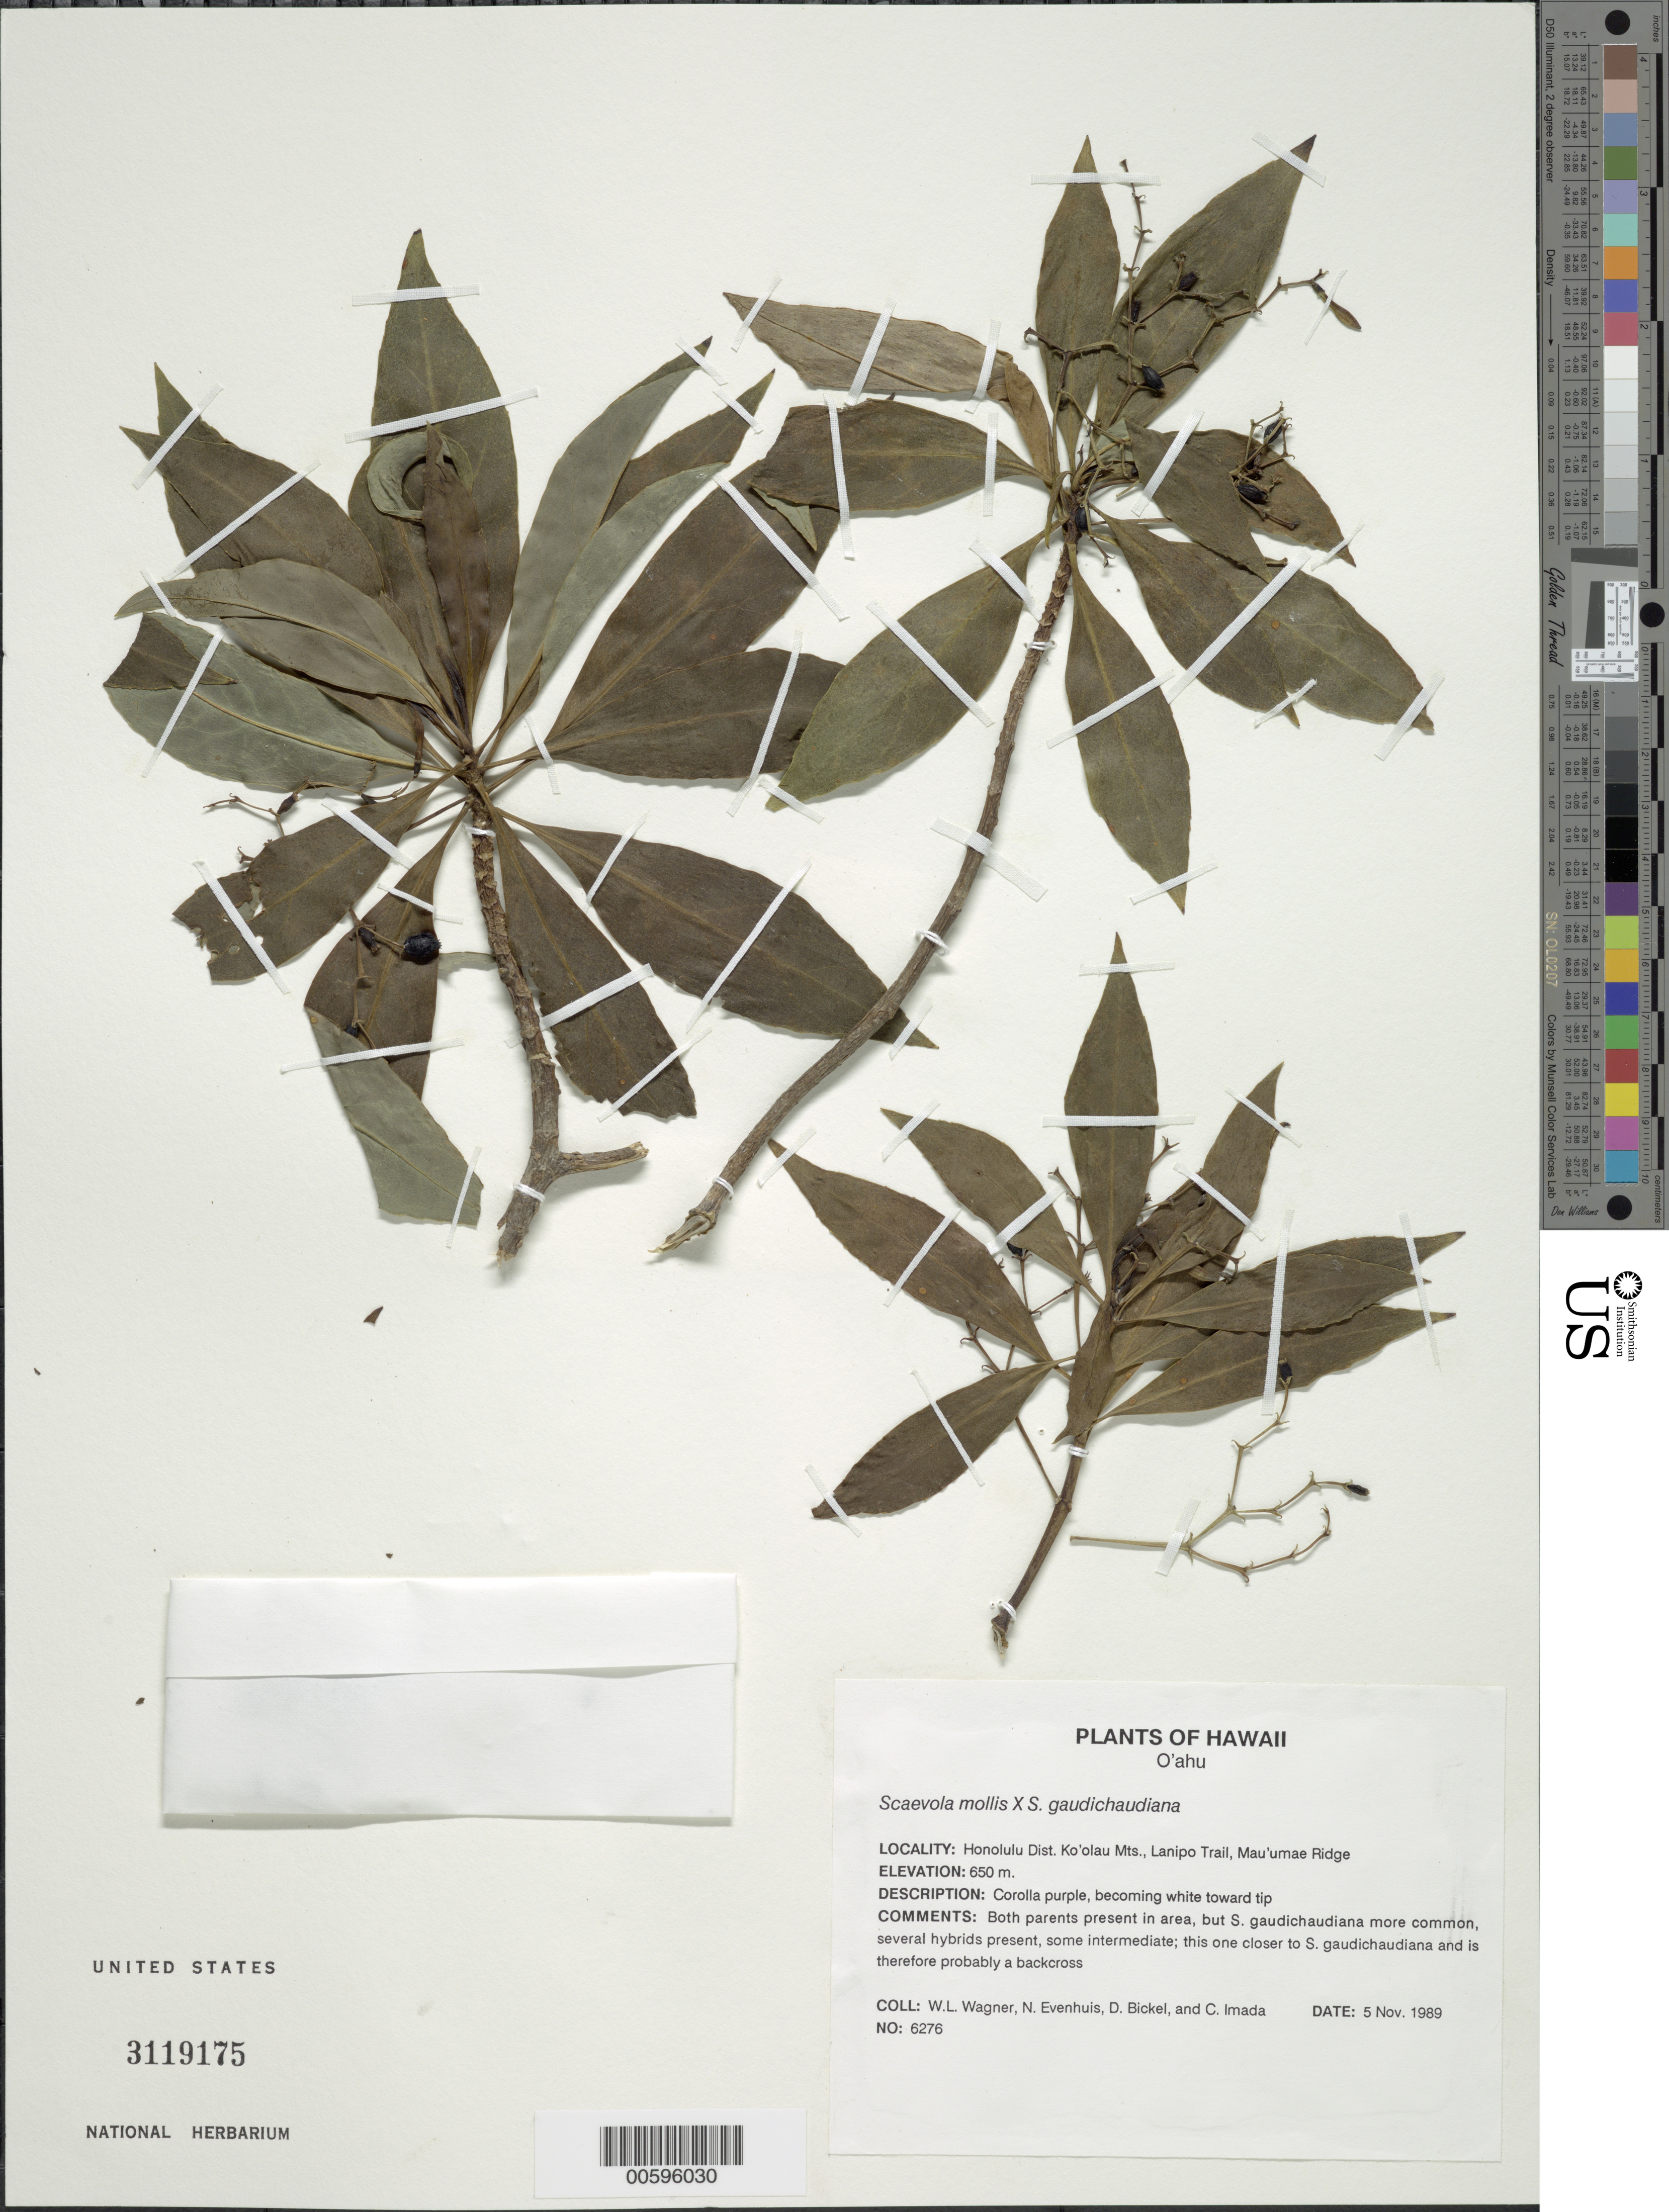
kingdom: Plantae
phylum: Tracheophyta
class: Magnoliopsida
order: Asterales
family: Goodeniaceae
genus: Scaevola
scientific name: Scaevola gaudichaudiana x S. mollis Hook. & Arn.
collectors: W. L. Wagner, N. Evenhuis, D. Bickel & C. Imada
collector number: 6276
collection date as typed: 5 Nov 1989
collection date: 1989-11-05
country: United States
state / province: Hawaii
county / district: Honolulu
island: Oahu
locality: Honolulu Dist Ko'olau Mts, Lanipo Trail, Mau'umae Ridge.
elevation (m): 650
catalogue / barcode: US 3119175